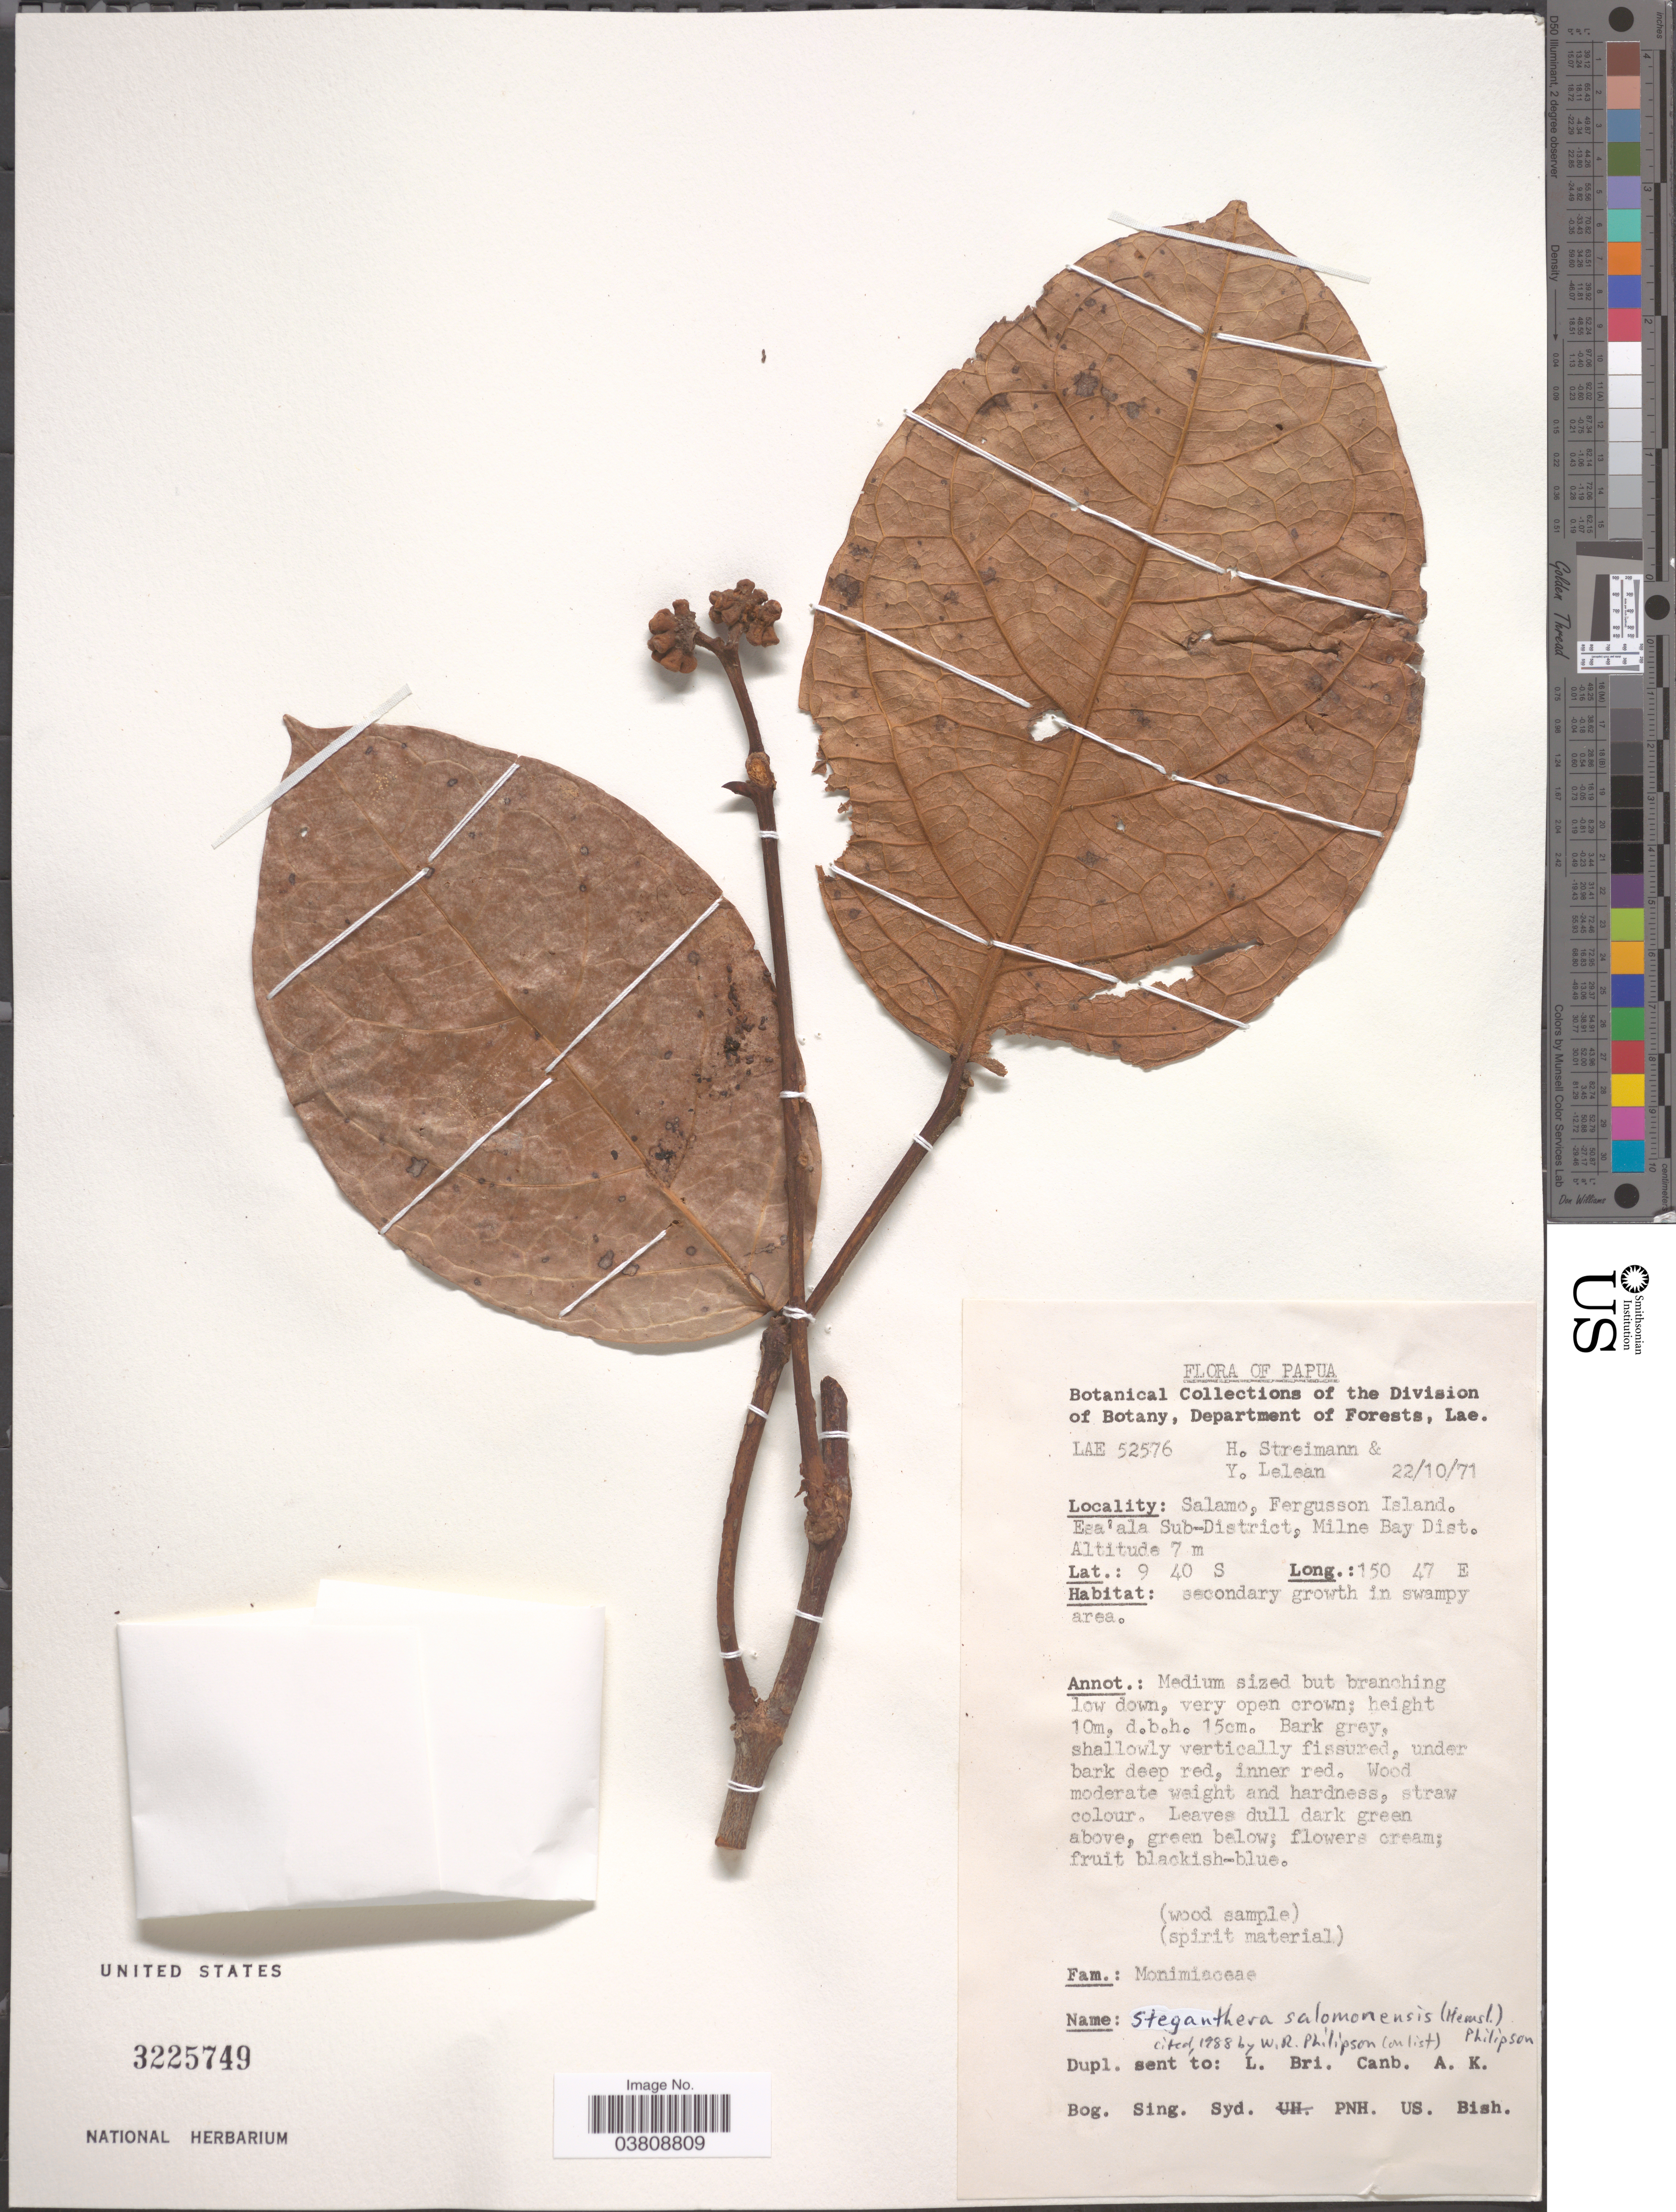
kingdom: Plantae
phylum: Tracheophyta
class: Magnoliopsida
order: Laurales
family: Monimiaceae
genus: Steganthera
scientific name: Steganthera salomonensis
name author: (Hemsl.) Philipson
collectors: H. Streimann & Y. Lelean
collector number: LAE 52576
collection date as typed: Transcribed d/m/y: 22/10/71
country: Papua New Guinea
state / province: Milne Bay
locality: Papua. Salamo, Fergusson Island. Esa'ala Sub-District, Milne Bay Dist.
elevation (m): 7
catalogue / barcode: US 3225749